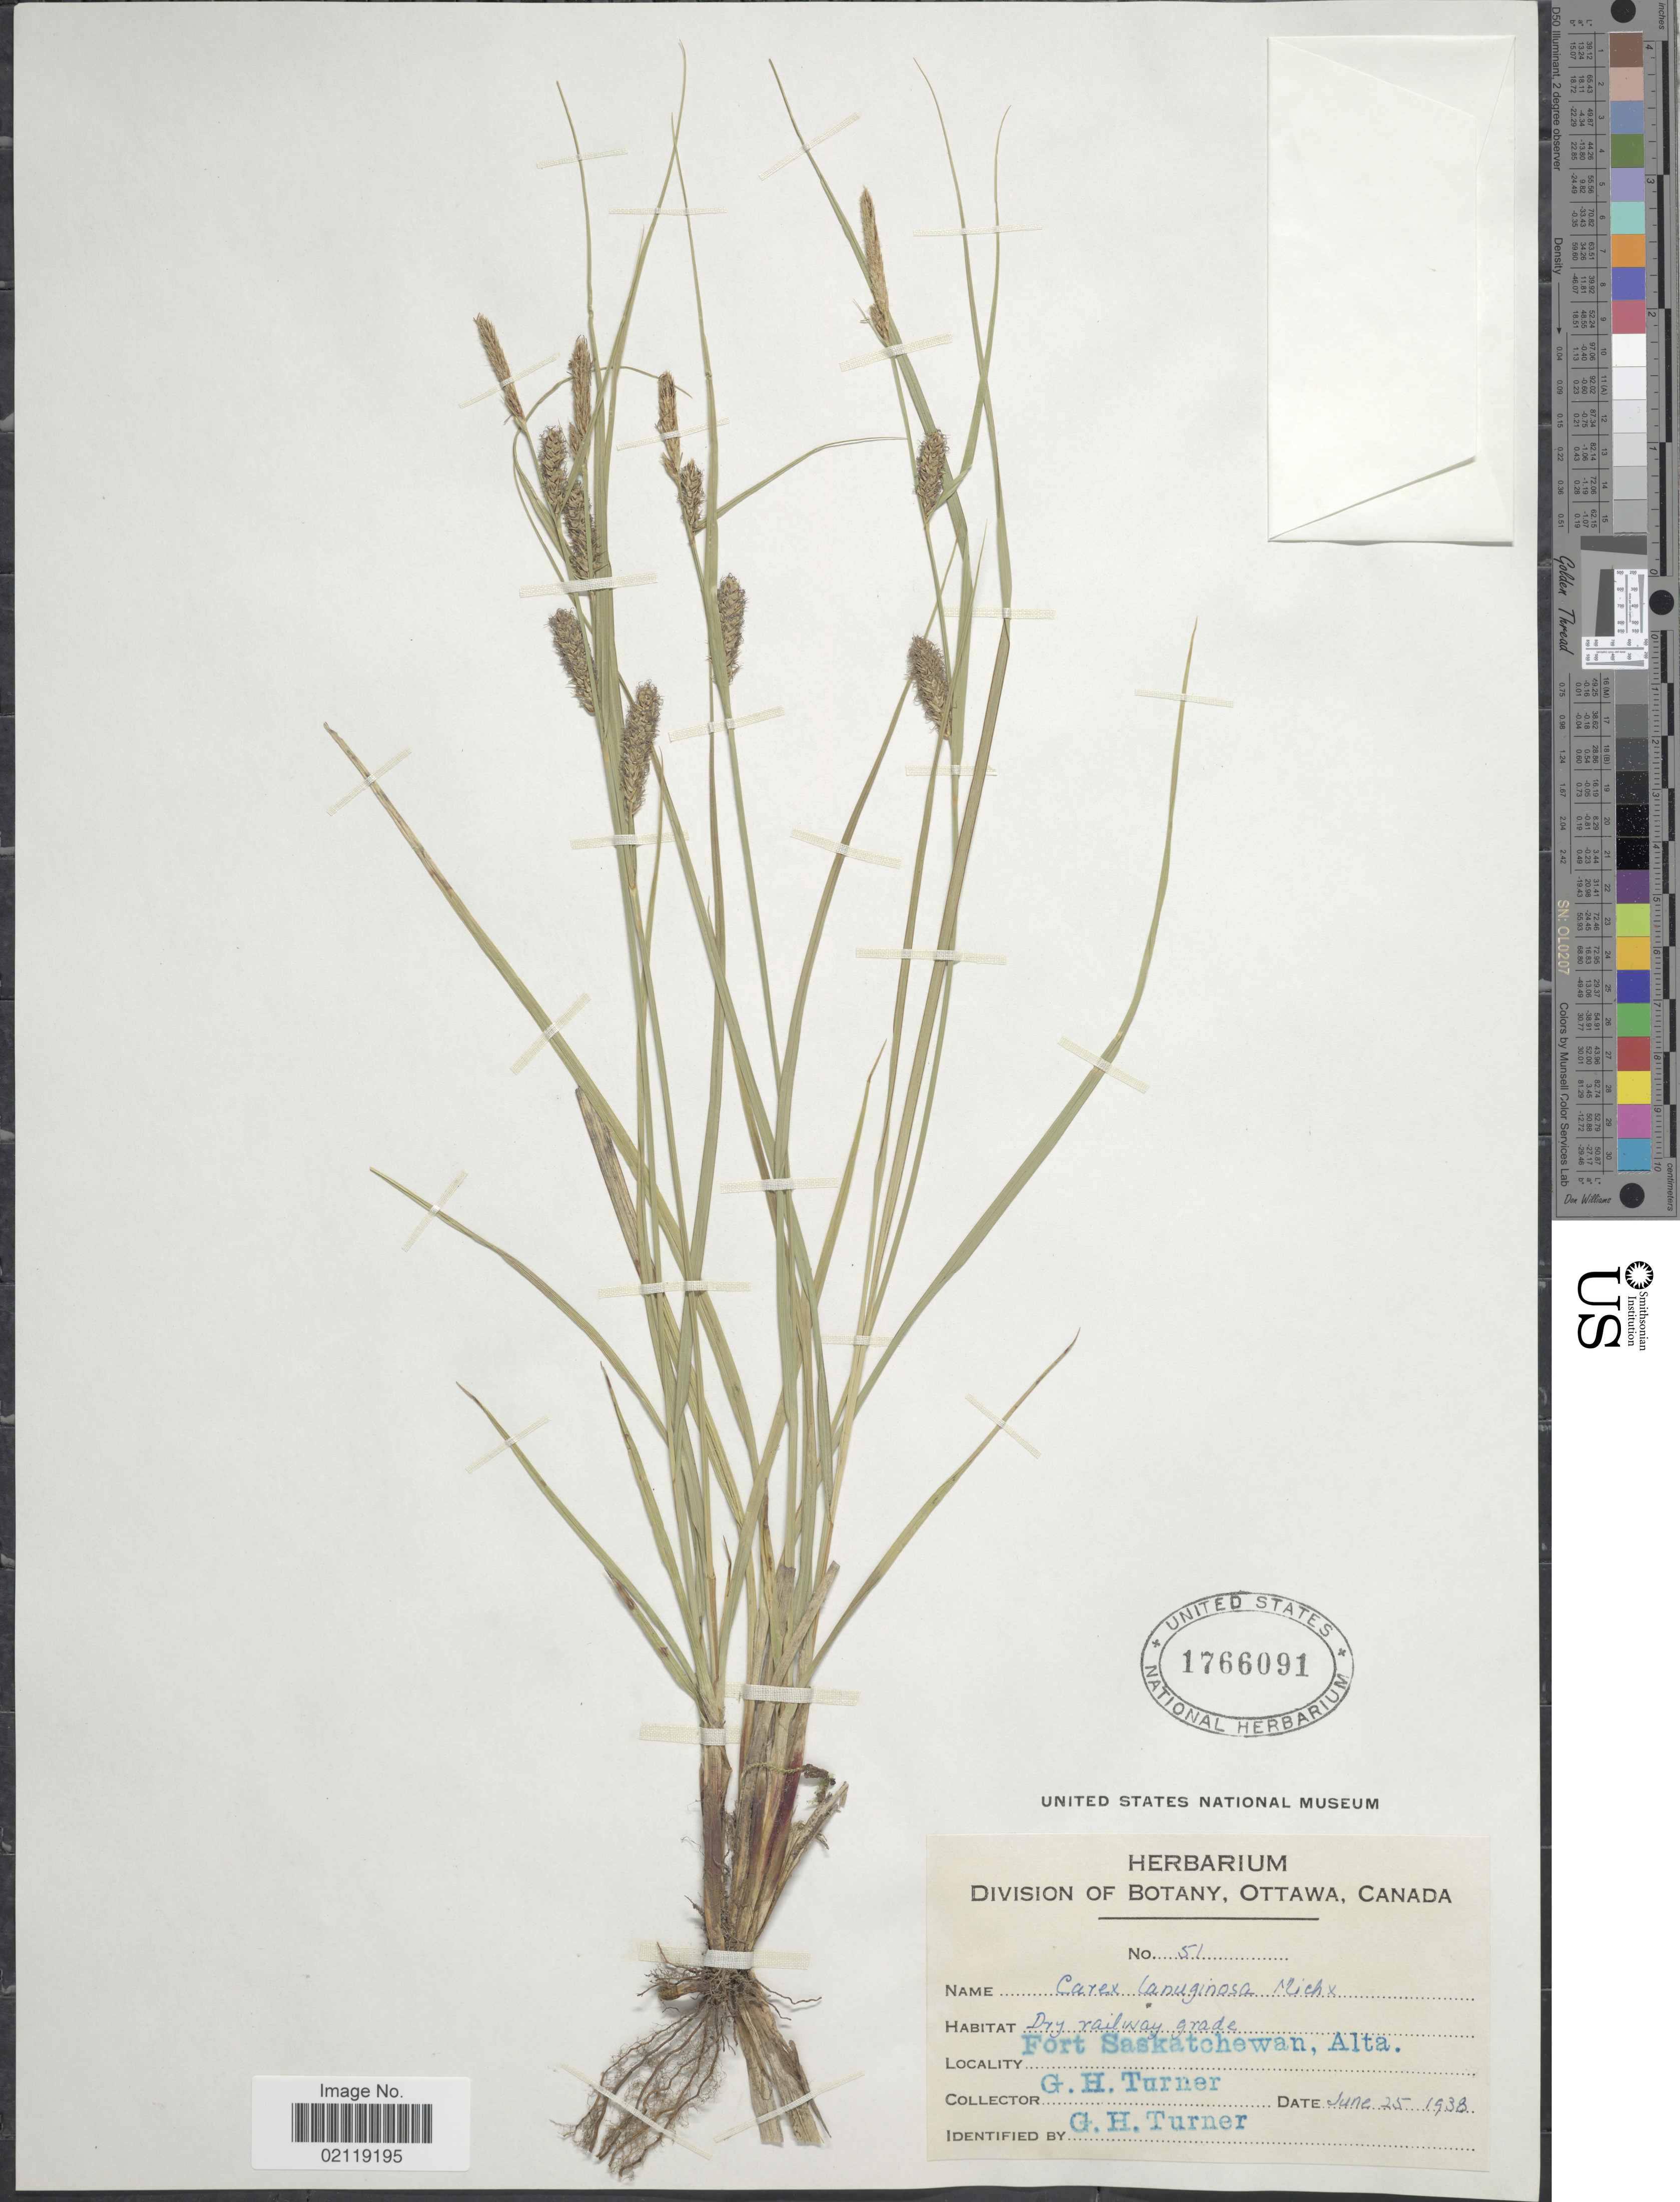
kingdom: Plantae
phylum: Tracheophyta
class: Liliopsida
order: Poales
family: Cyperaceae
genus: Carex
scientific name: Carex pellita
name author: Muhl. ex Willd.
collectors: G. H. Turner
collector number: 51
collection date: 1938-06-25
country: Canada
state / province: Alberta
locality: Fort Saskatchewan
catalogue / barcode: US 1766091